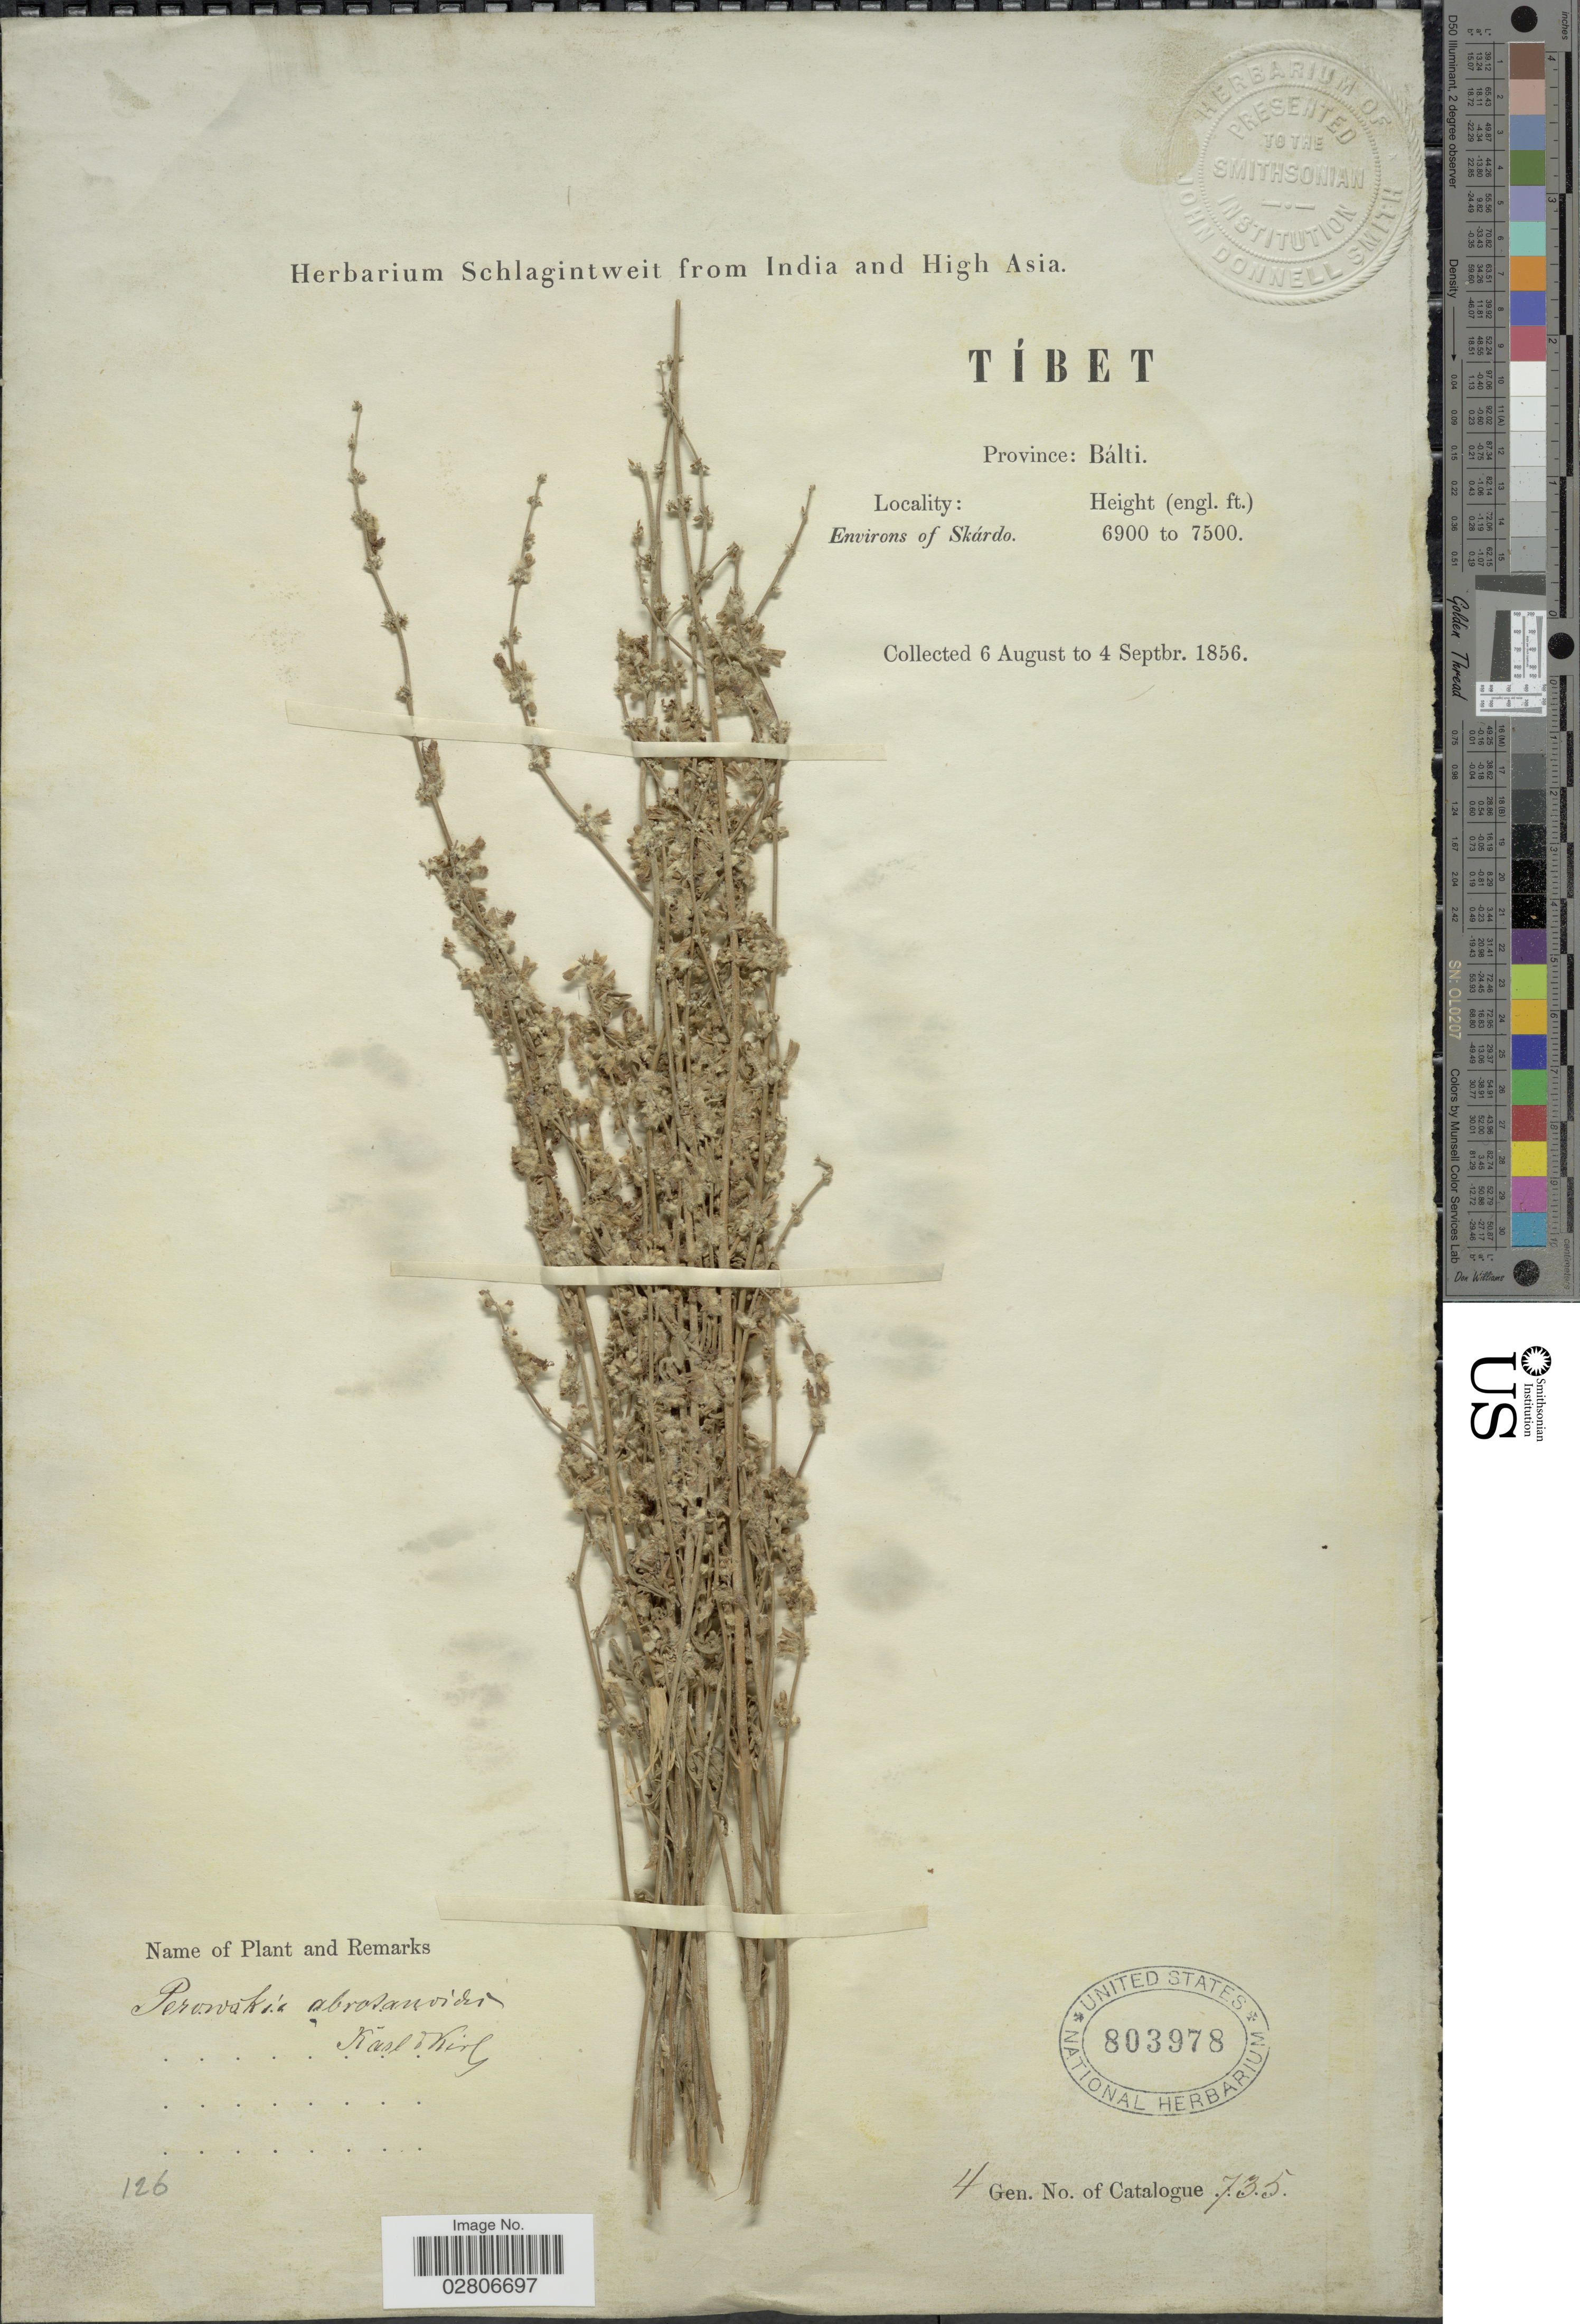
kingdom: Plantae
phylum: Tracheophyta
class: Magnoliopsida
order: Lamiales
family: Lamiaceae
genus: Perovskia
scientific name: Perovskia abrotanoides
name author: Kar.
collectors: ex herb. Schlagintweit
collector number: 126?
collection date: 1856-08-06/1856-09-04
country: China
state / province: Xizang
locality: Tíbet. Province: Bálti. Environs of Skárdo.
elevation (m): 2103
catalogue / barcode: US 803978